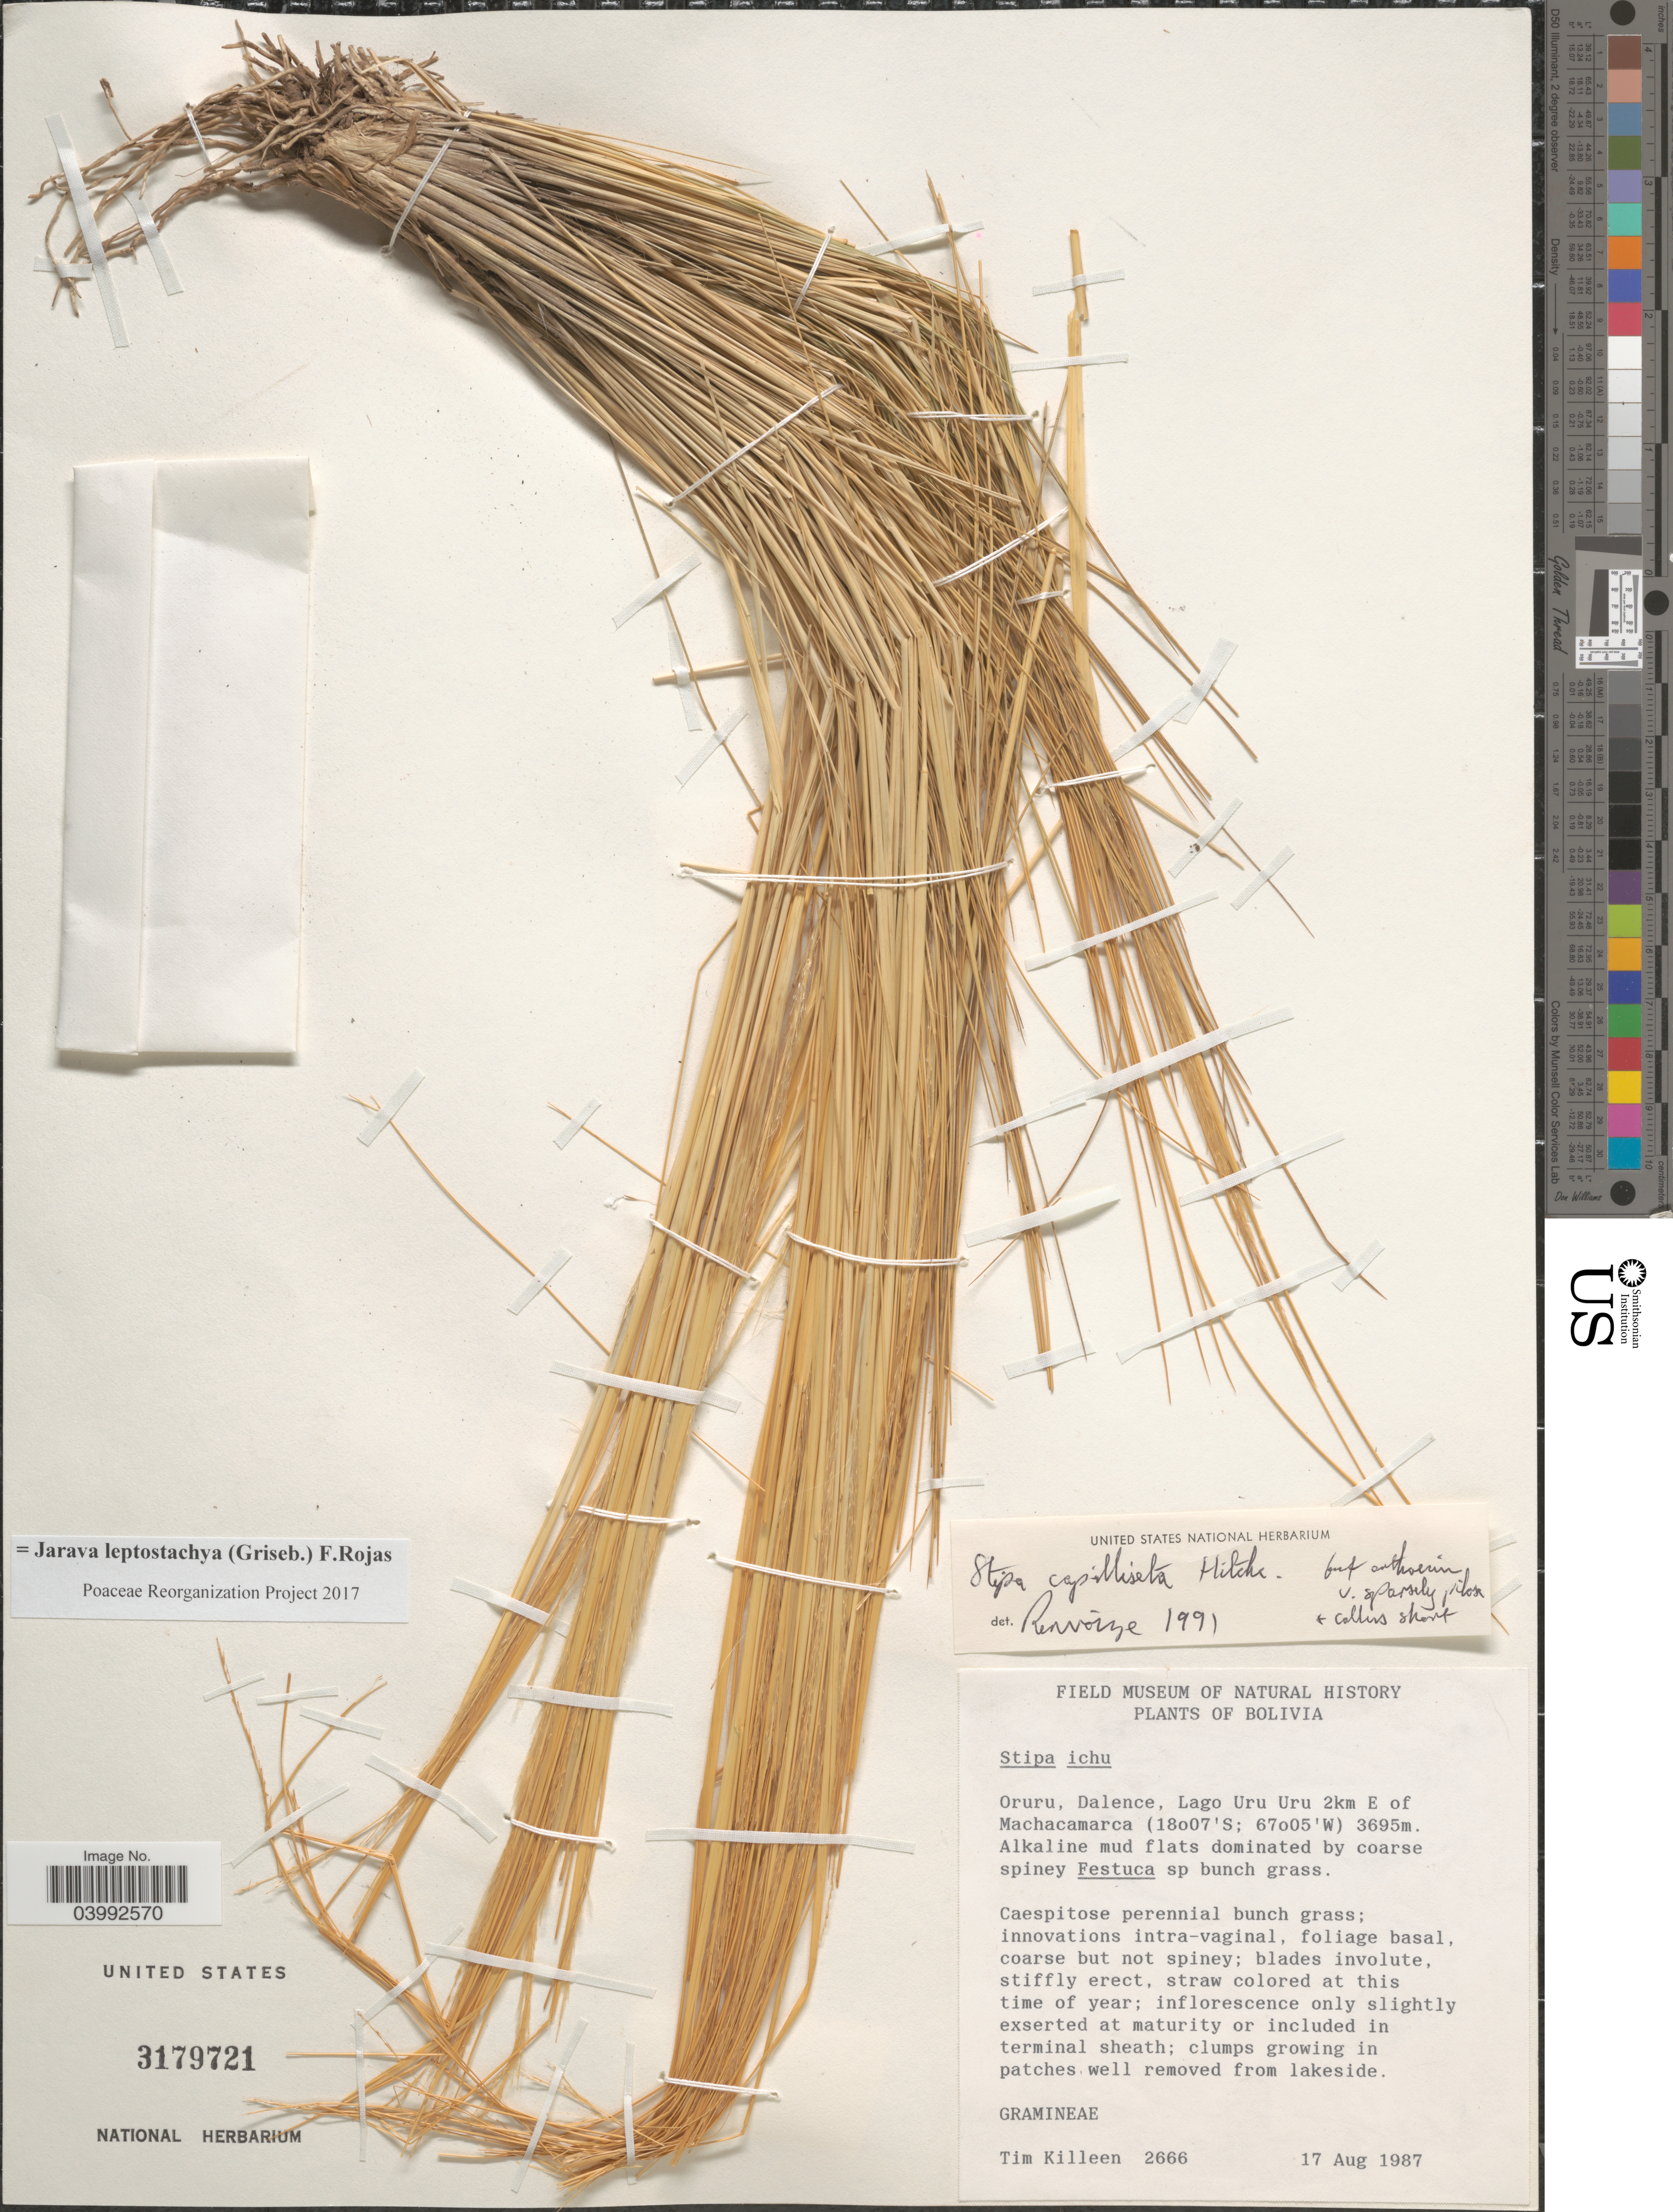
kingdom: Plantae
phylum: Tracheophyta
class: Liliopsida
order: Poales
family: Poaceae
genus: Jarava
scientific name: Jarava leptostachya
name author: (Griseb.) F. Rojas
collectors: T. J. Killeen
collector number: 2666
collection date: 1987-08-17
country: Bolivia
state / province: Oruro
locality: Oruru, Dalence, Lago Uru Uru 2km E of Machacamarca.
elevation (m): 3695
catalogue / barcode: US 3179721